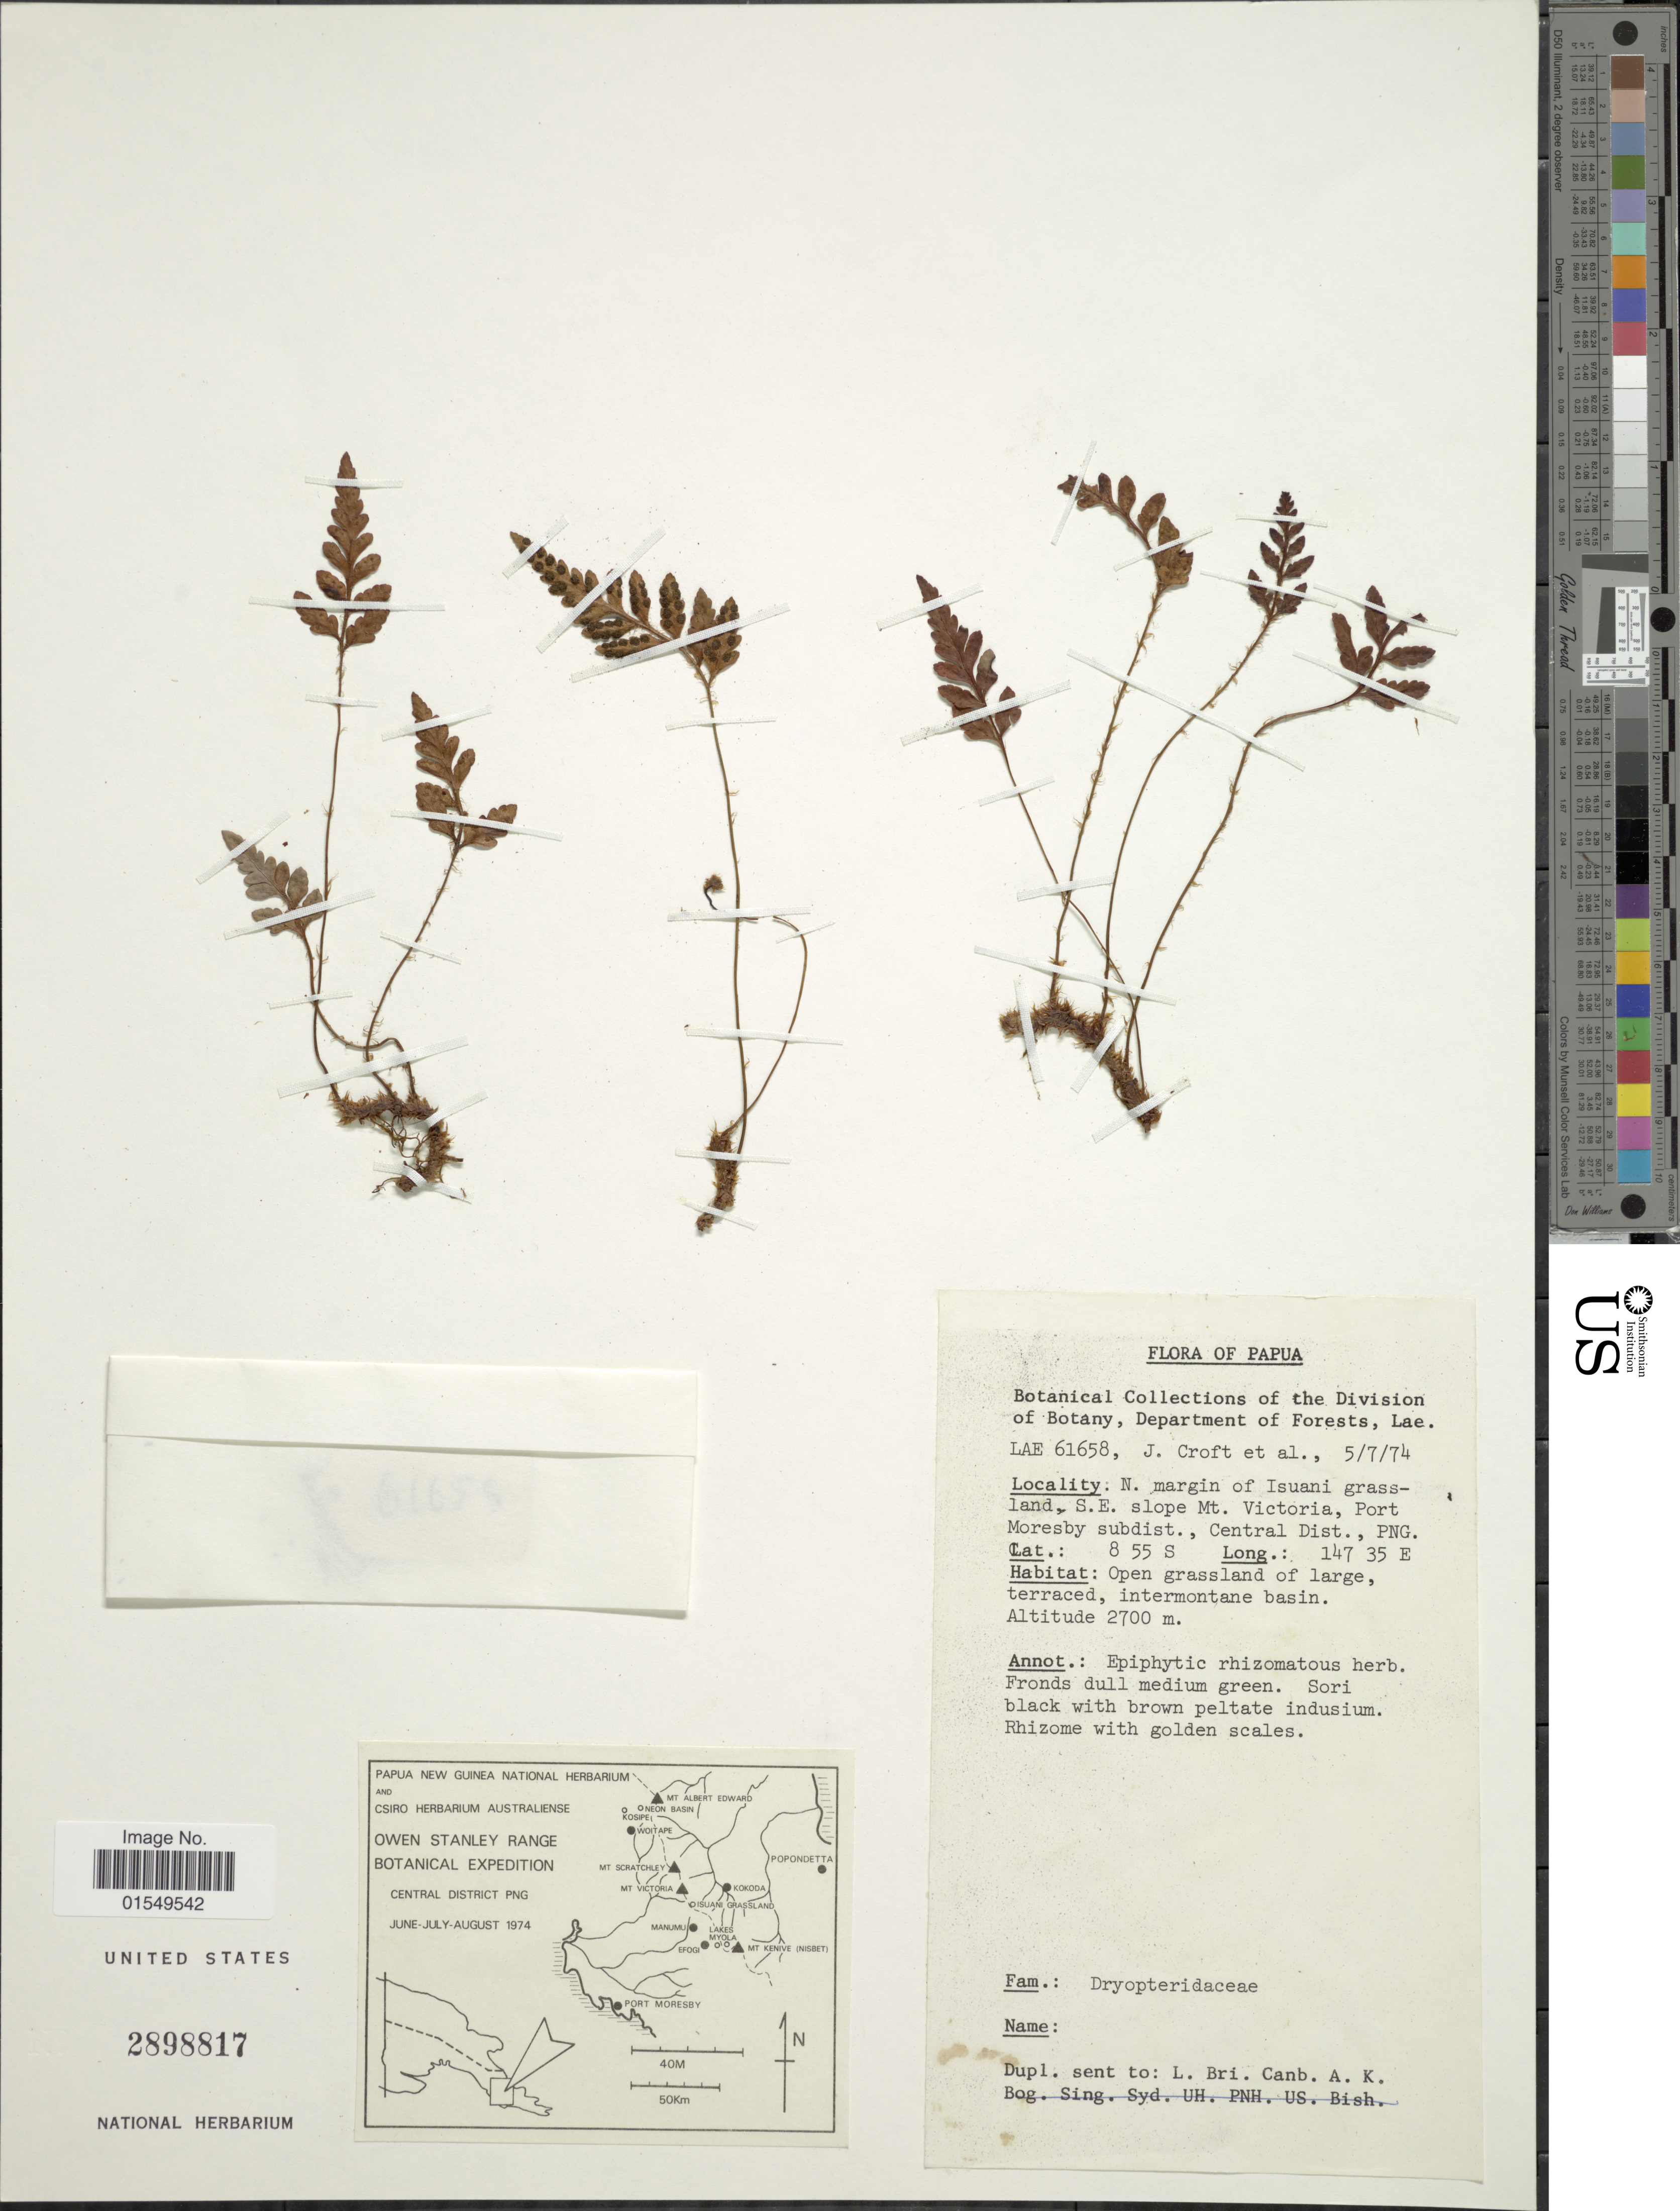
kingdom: Plantae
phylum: Tracheophyta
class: Polypodiopsida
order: Polypodiales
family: Dryopteridaceae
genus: Arachniodes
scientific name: Arachniodes sp.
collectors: J. Croft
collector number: LAE61658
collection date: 1974-07-05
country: Papua New Guinea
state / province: Central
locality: Papua, N. margin of Isuani grassland, S.E. slope Mt. Victoria, Port Moresby subdist., Central Dist PNG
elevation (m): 2700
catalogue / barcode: US 2898817